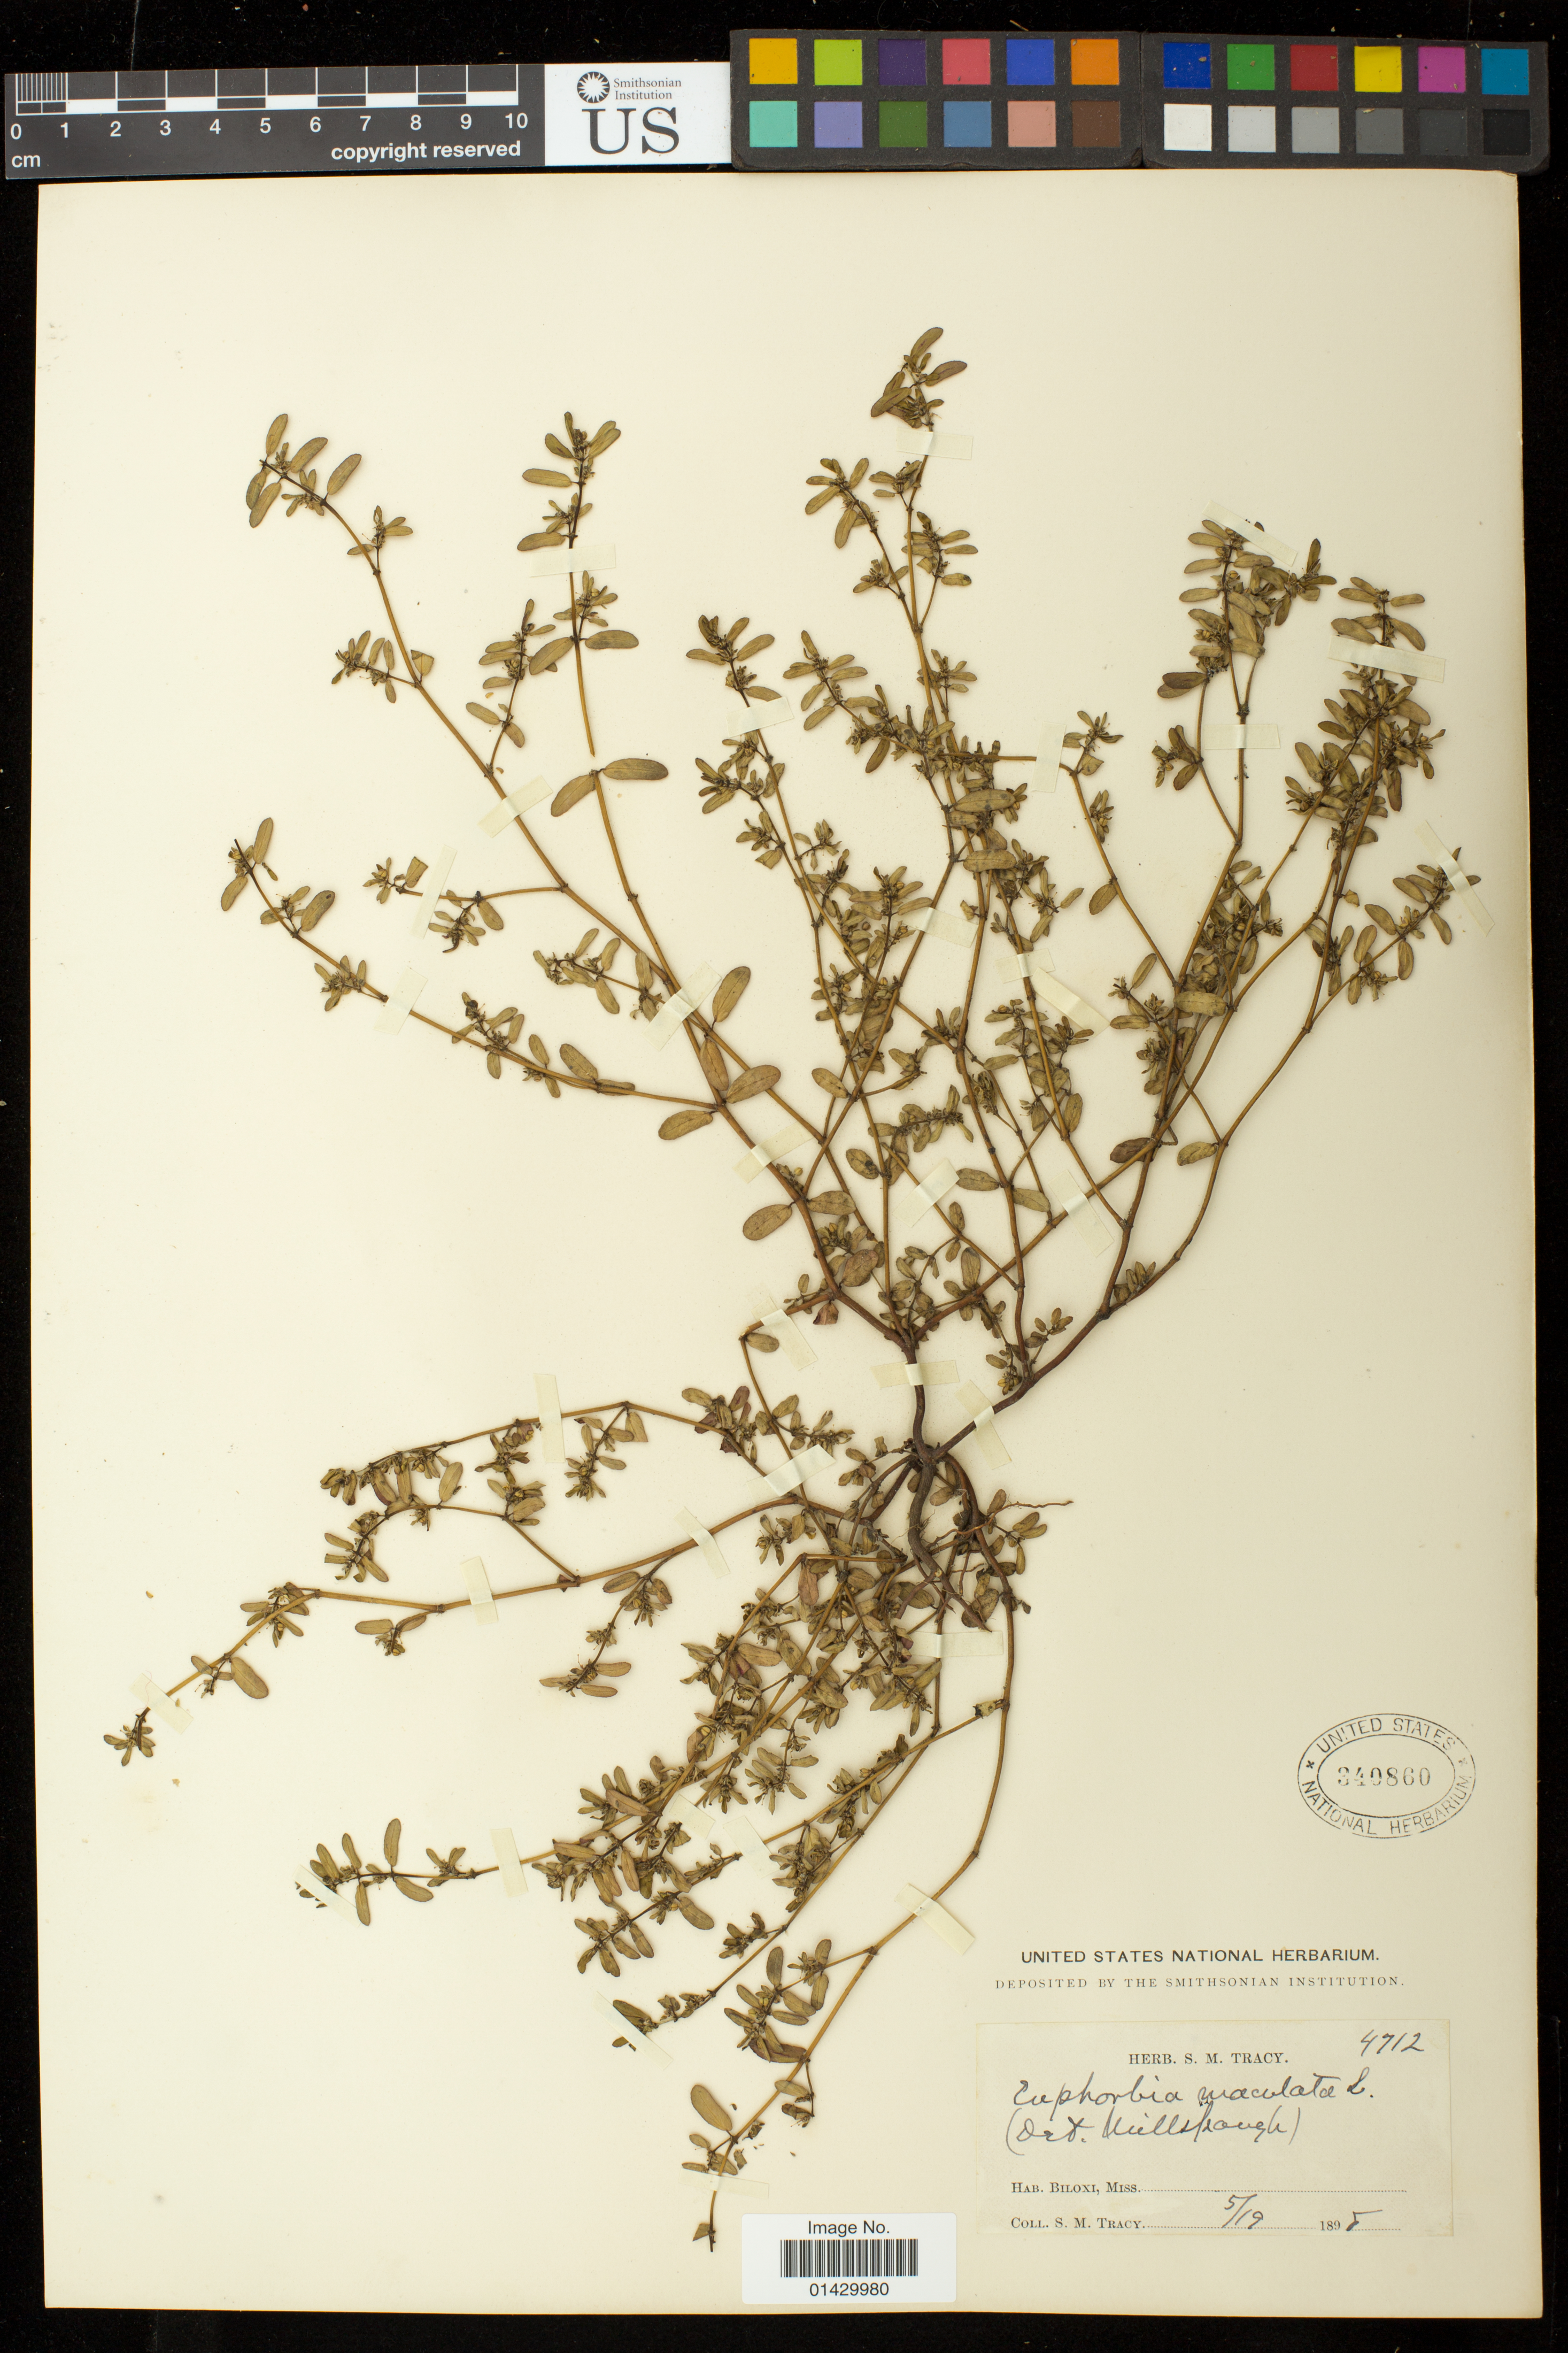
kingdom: Plantae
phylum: Tracheophyta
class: Magnoliopsida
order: Malpighiales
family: Euphorbiaceae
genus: Euphorbia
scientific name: Euphorbia maculata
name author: L.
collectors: S. M. Tracy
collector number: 4712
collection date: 1895-05-19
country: United States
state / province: Mississippi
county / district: Harrison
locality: Biloxi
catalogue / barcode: US 340860